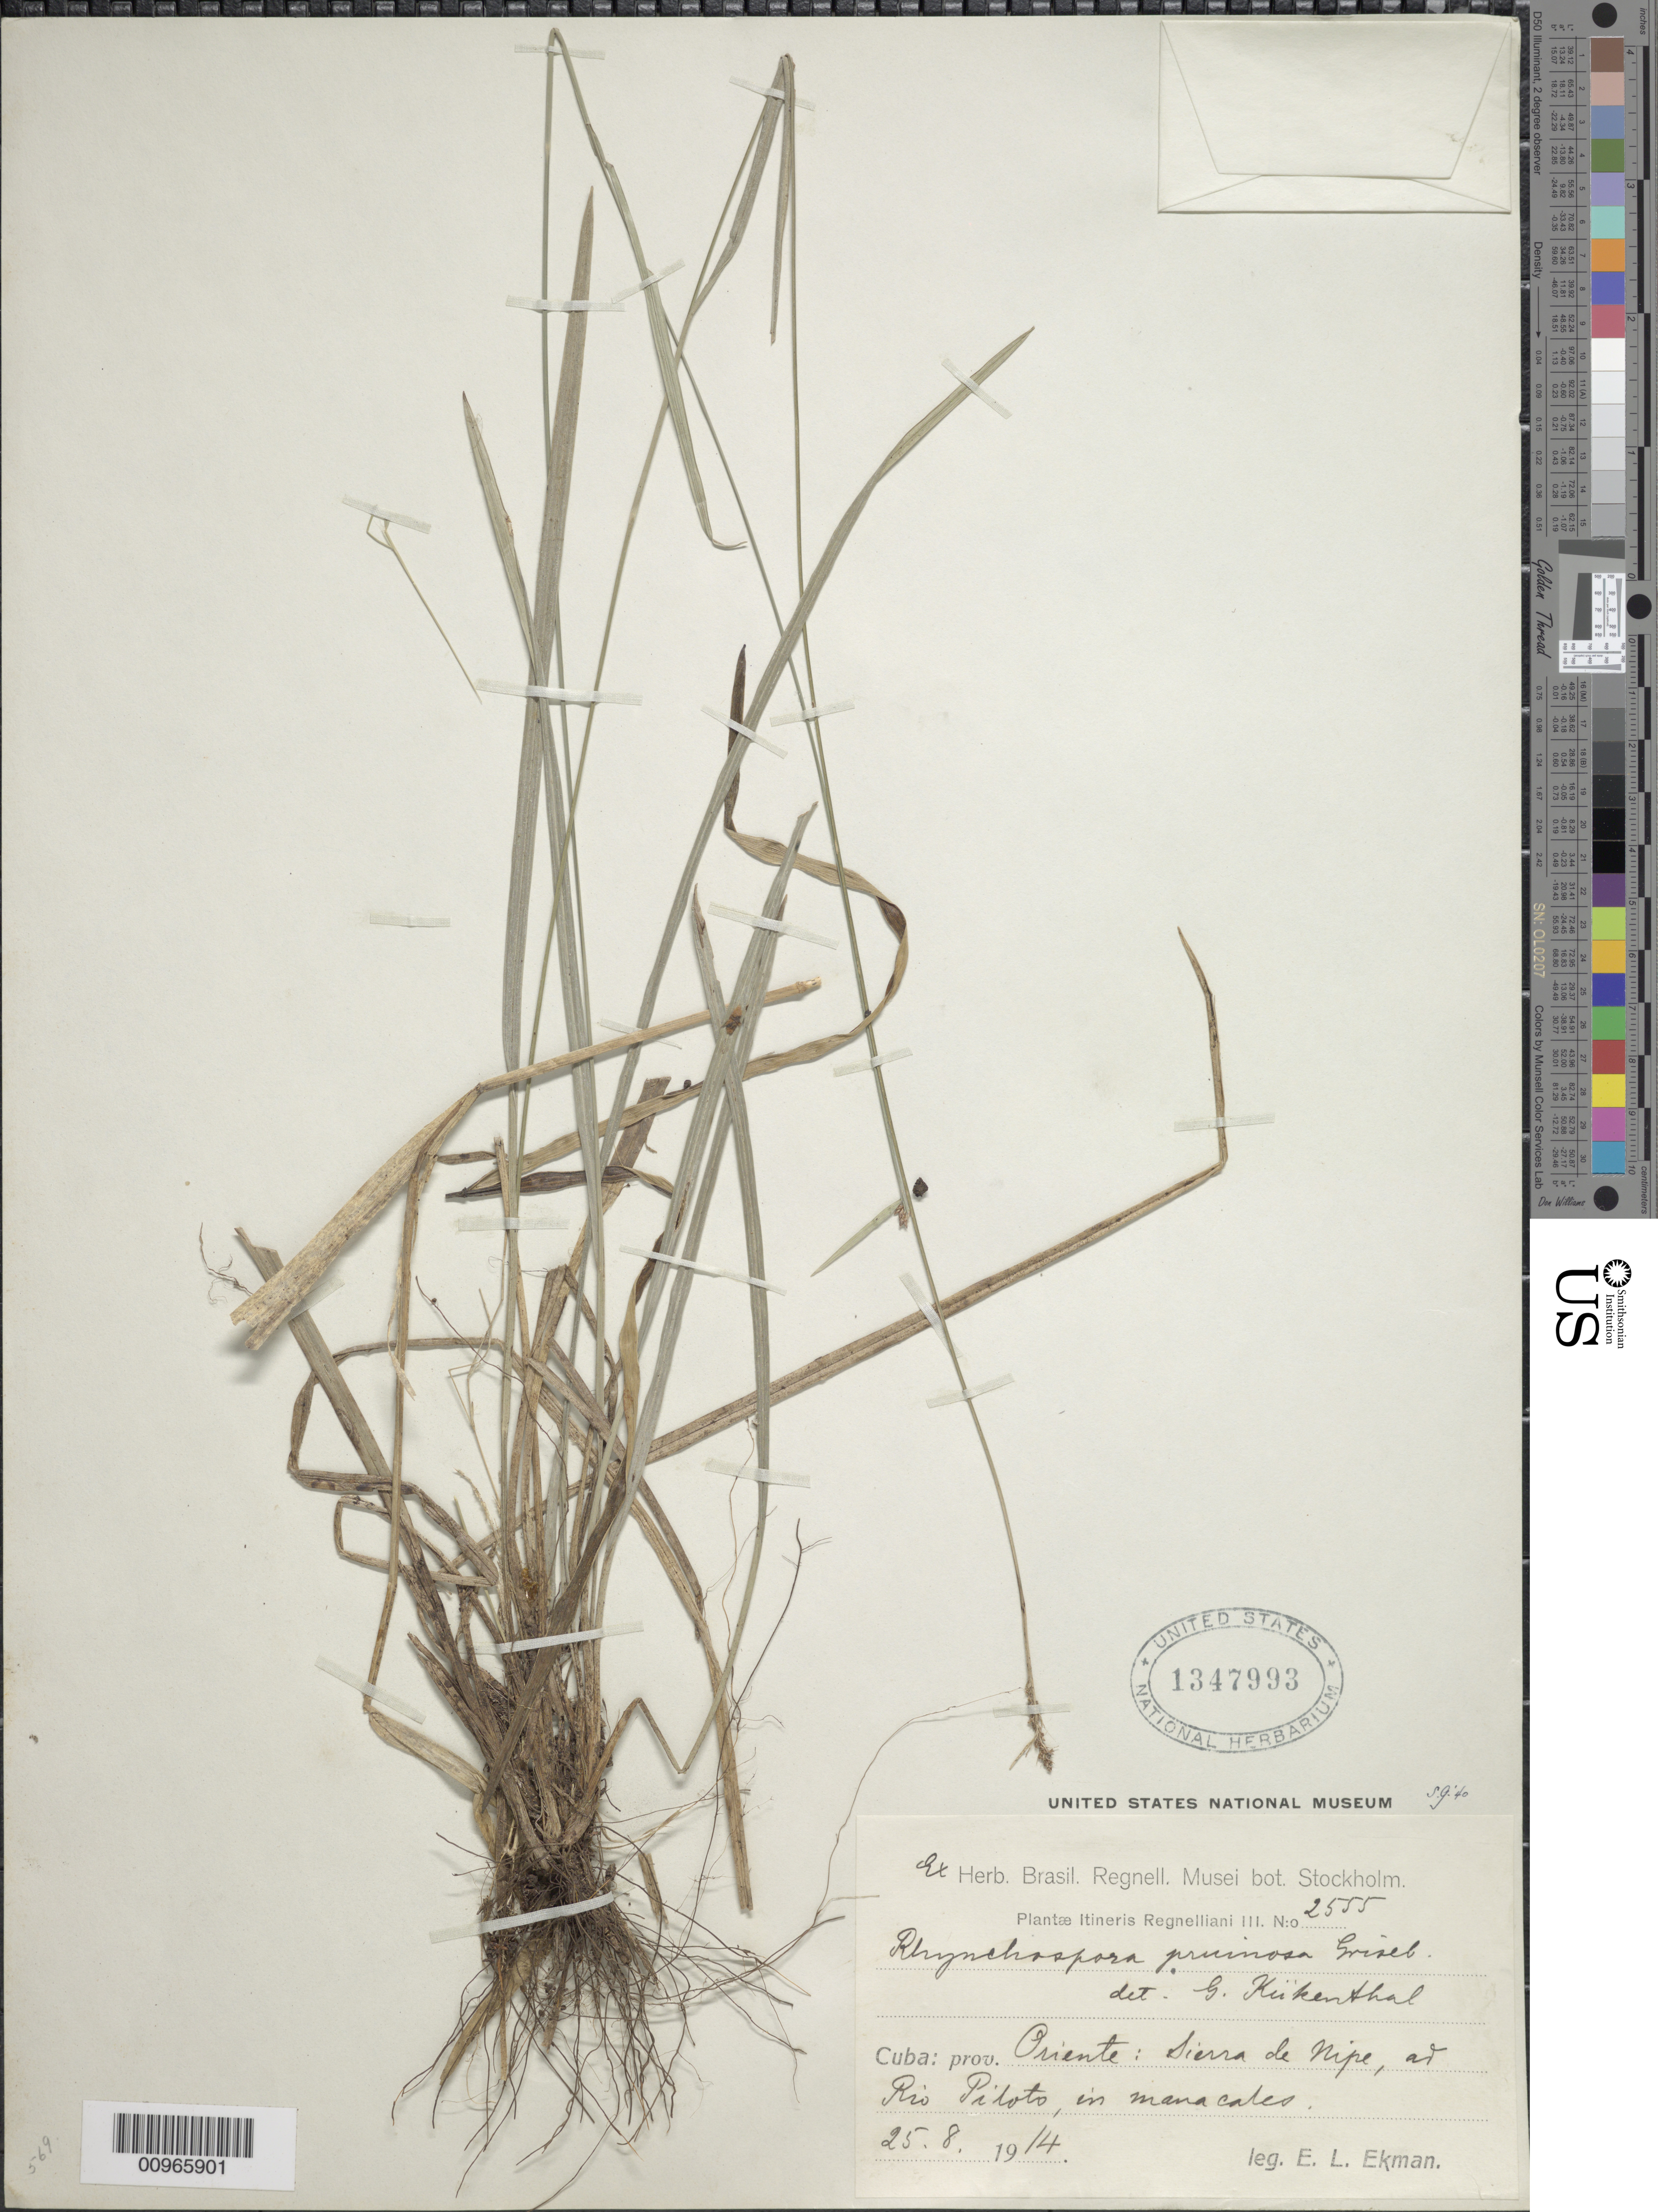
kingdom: Plantae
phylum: Tracheophyta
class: Liliopsida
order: Poales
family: Cyperaceae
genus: Rhynchospora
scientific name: Rhynchospora pruinosa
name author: Griseb.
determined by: Gale, S.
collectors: E. L. Ekman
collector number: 2555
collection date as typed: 25 Aug 1914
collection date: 1914-08-25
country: Cuba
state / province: Holguín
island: Cuba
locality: Sierra Nipe, at Rio Piloto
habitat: In manacales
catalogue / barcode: US 1347993